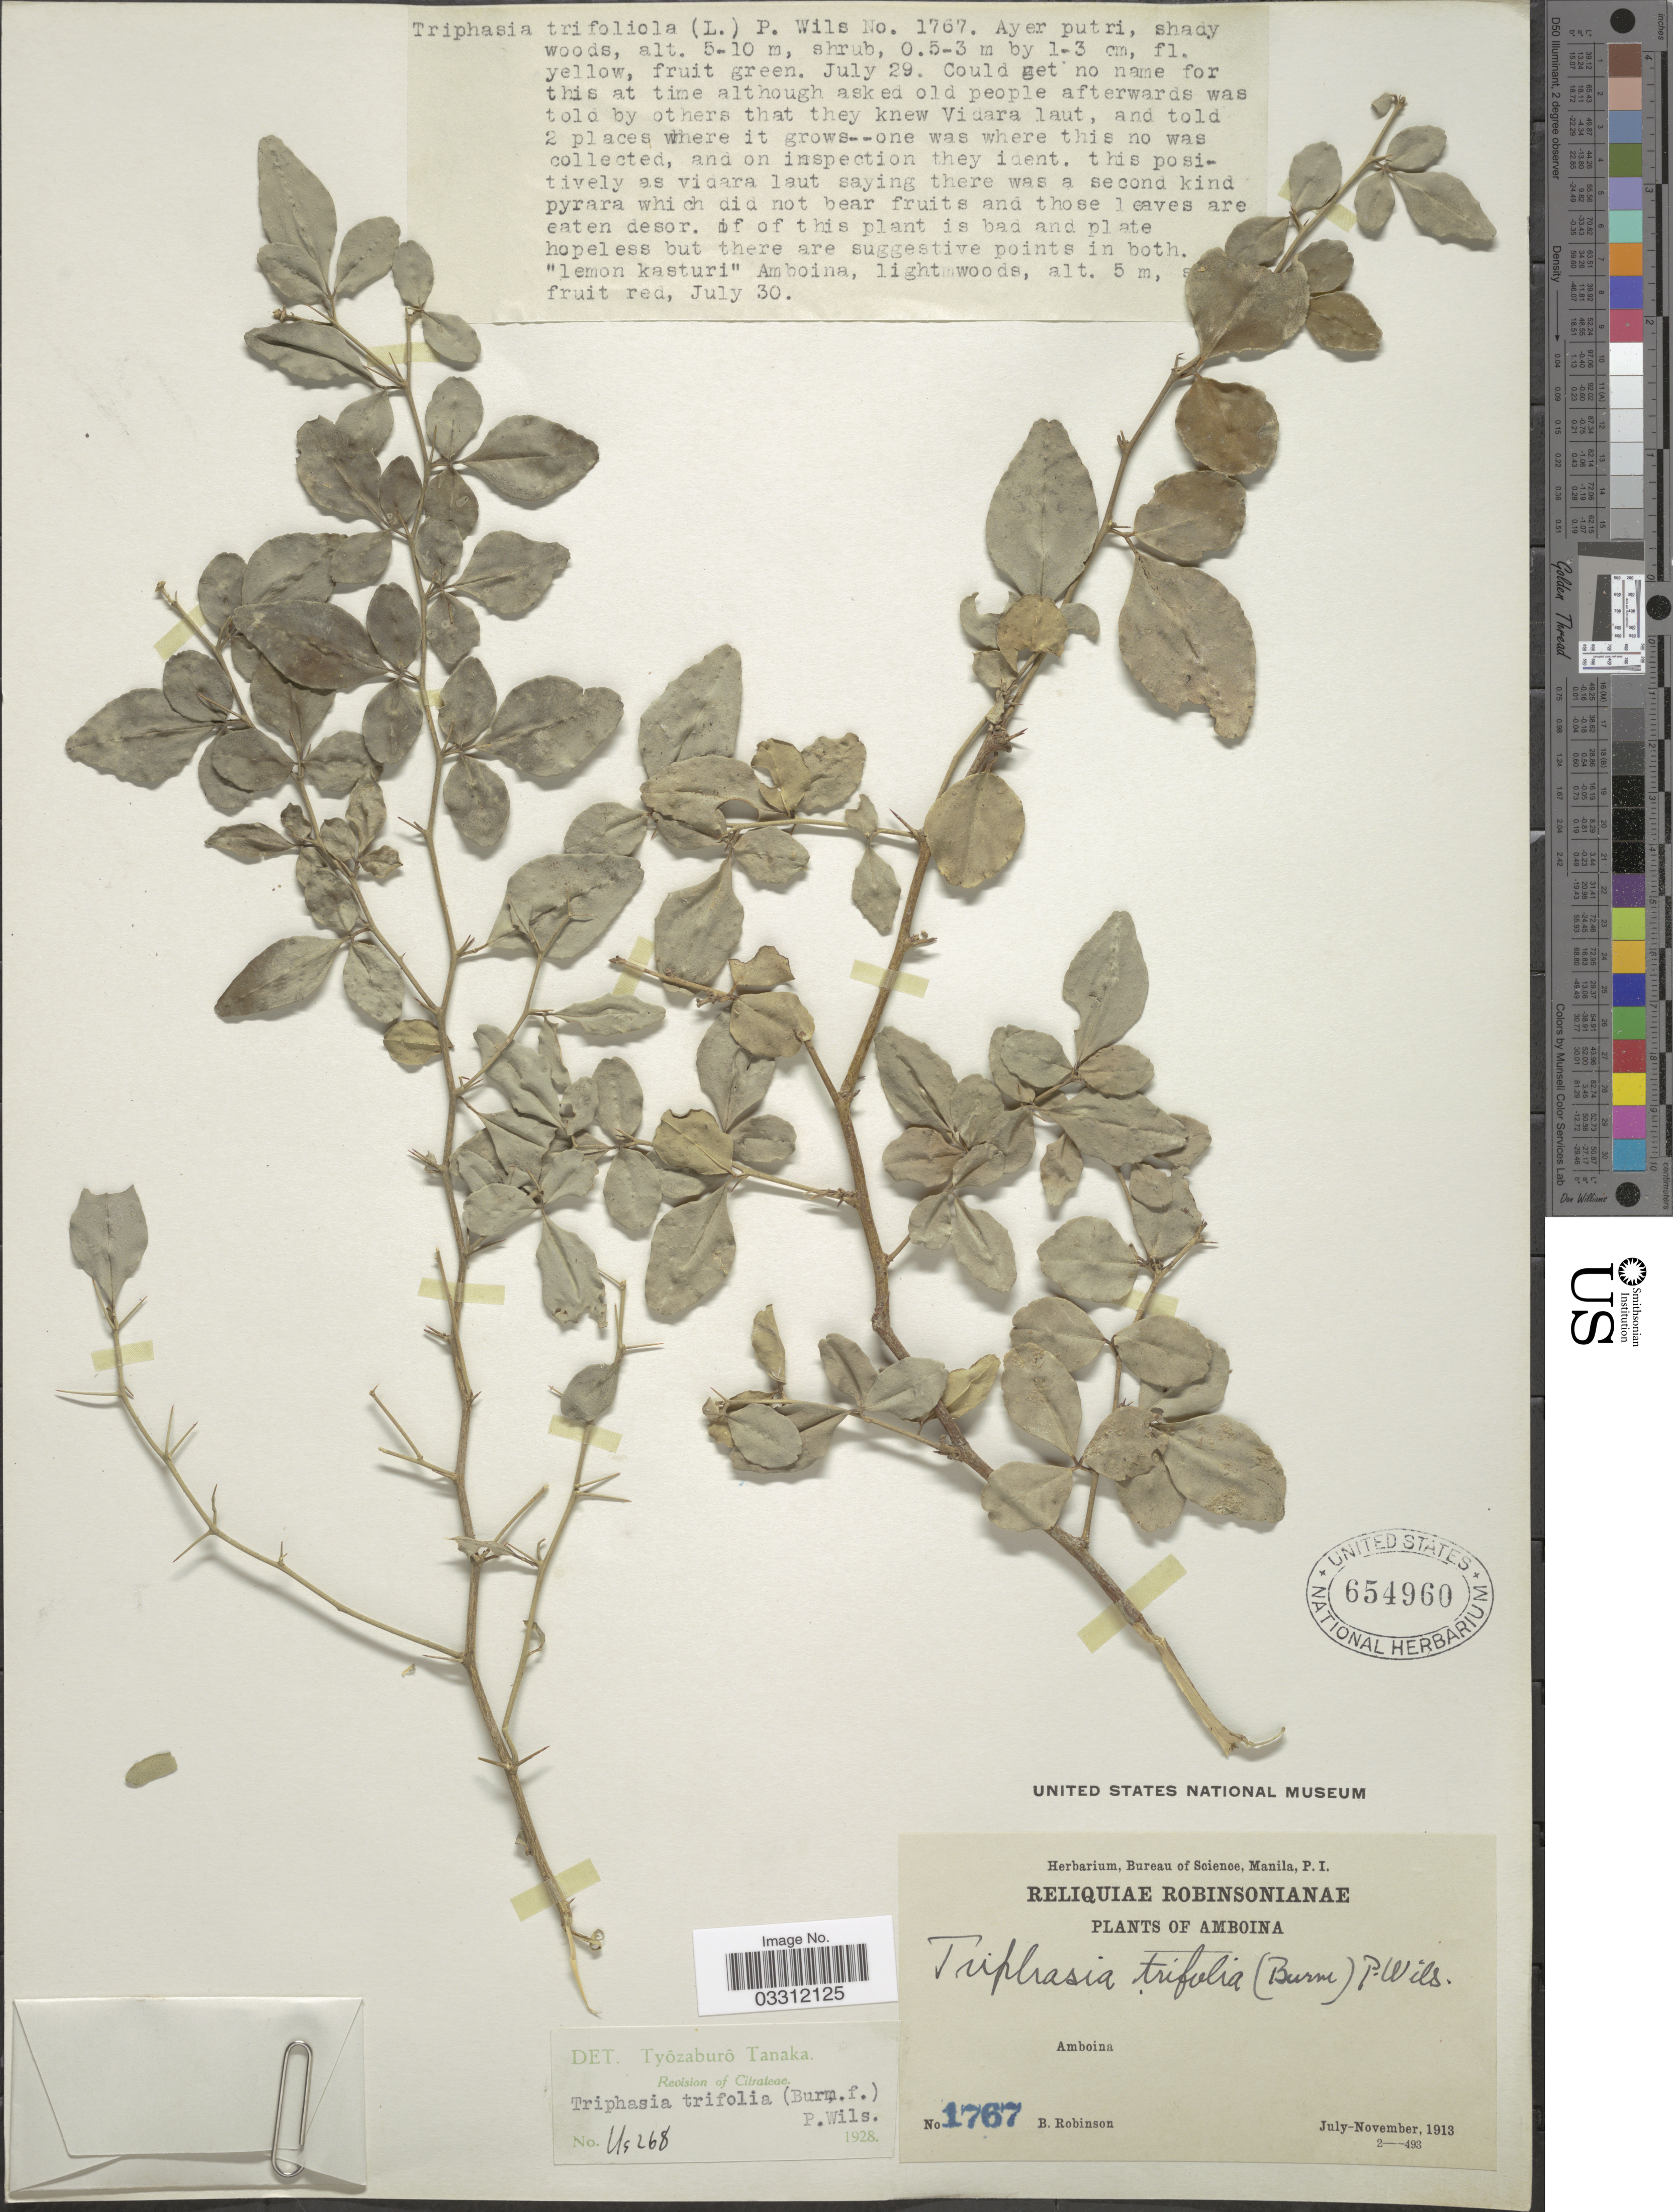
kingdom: Plantae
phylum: Tracheophyta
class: Magnoliopsida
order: Sapindales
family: Rutaceae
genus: Triphasia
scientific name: Triphasia trifolia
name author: (Burm. f.) P. Wilson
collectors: B. Robinson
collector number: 1767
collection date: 1913-07-30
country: Indonesia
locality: Amboina.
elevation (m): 5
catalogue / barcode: US 654960